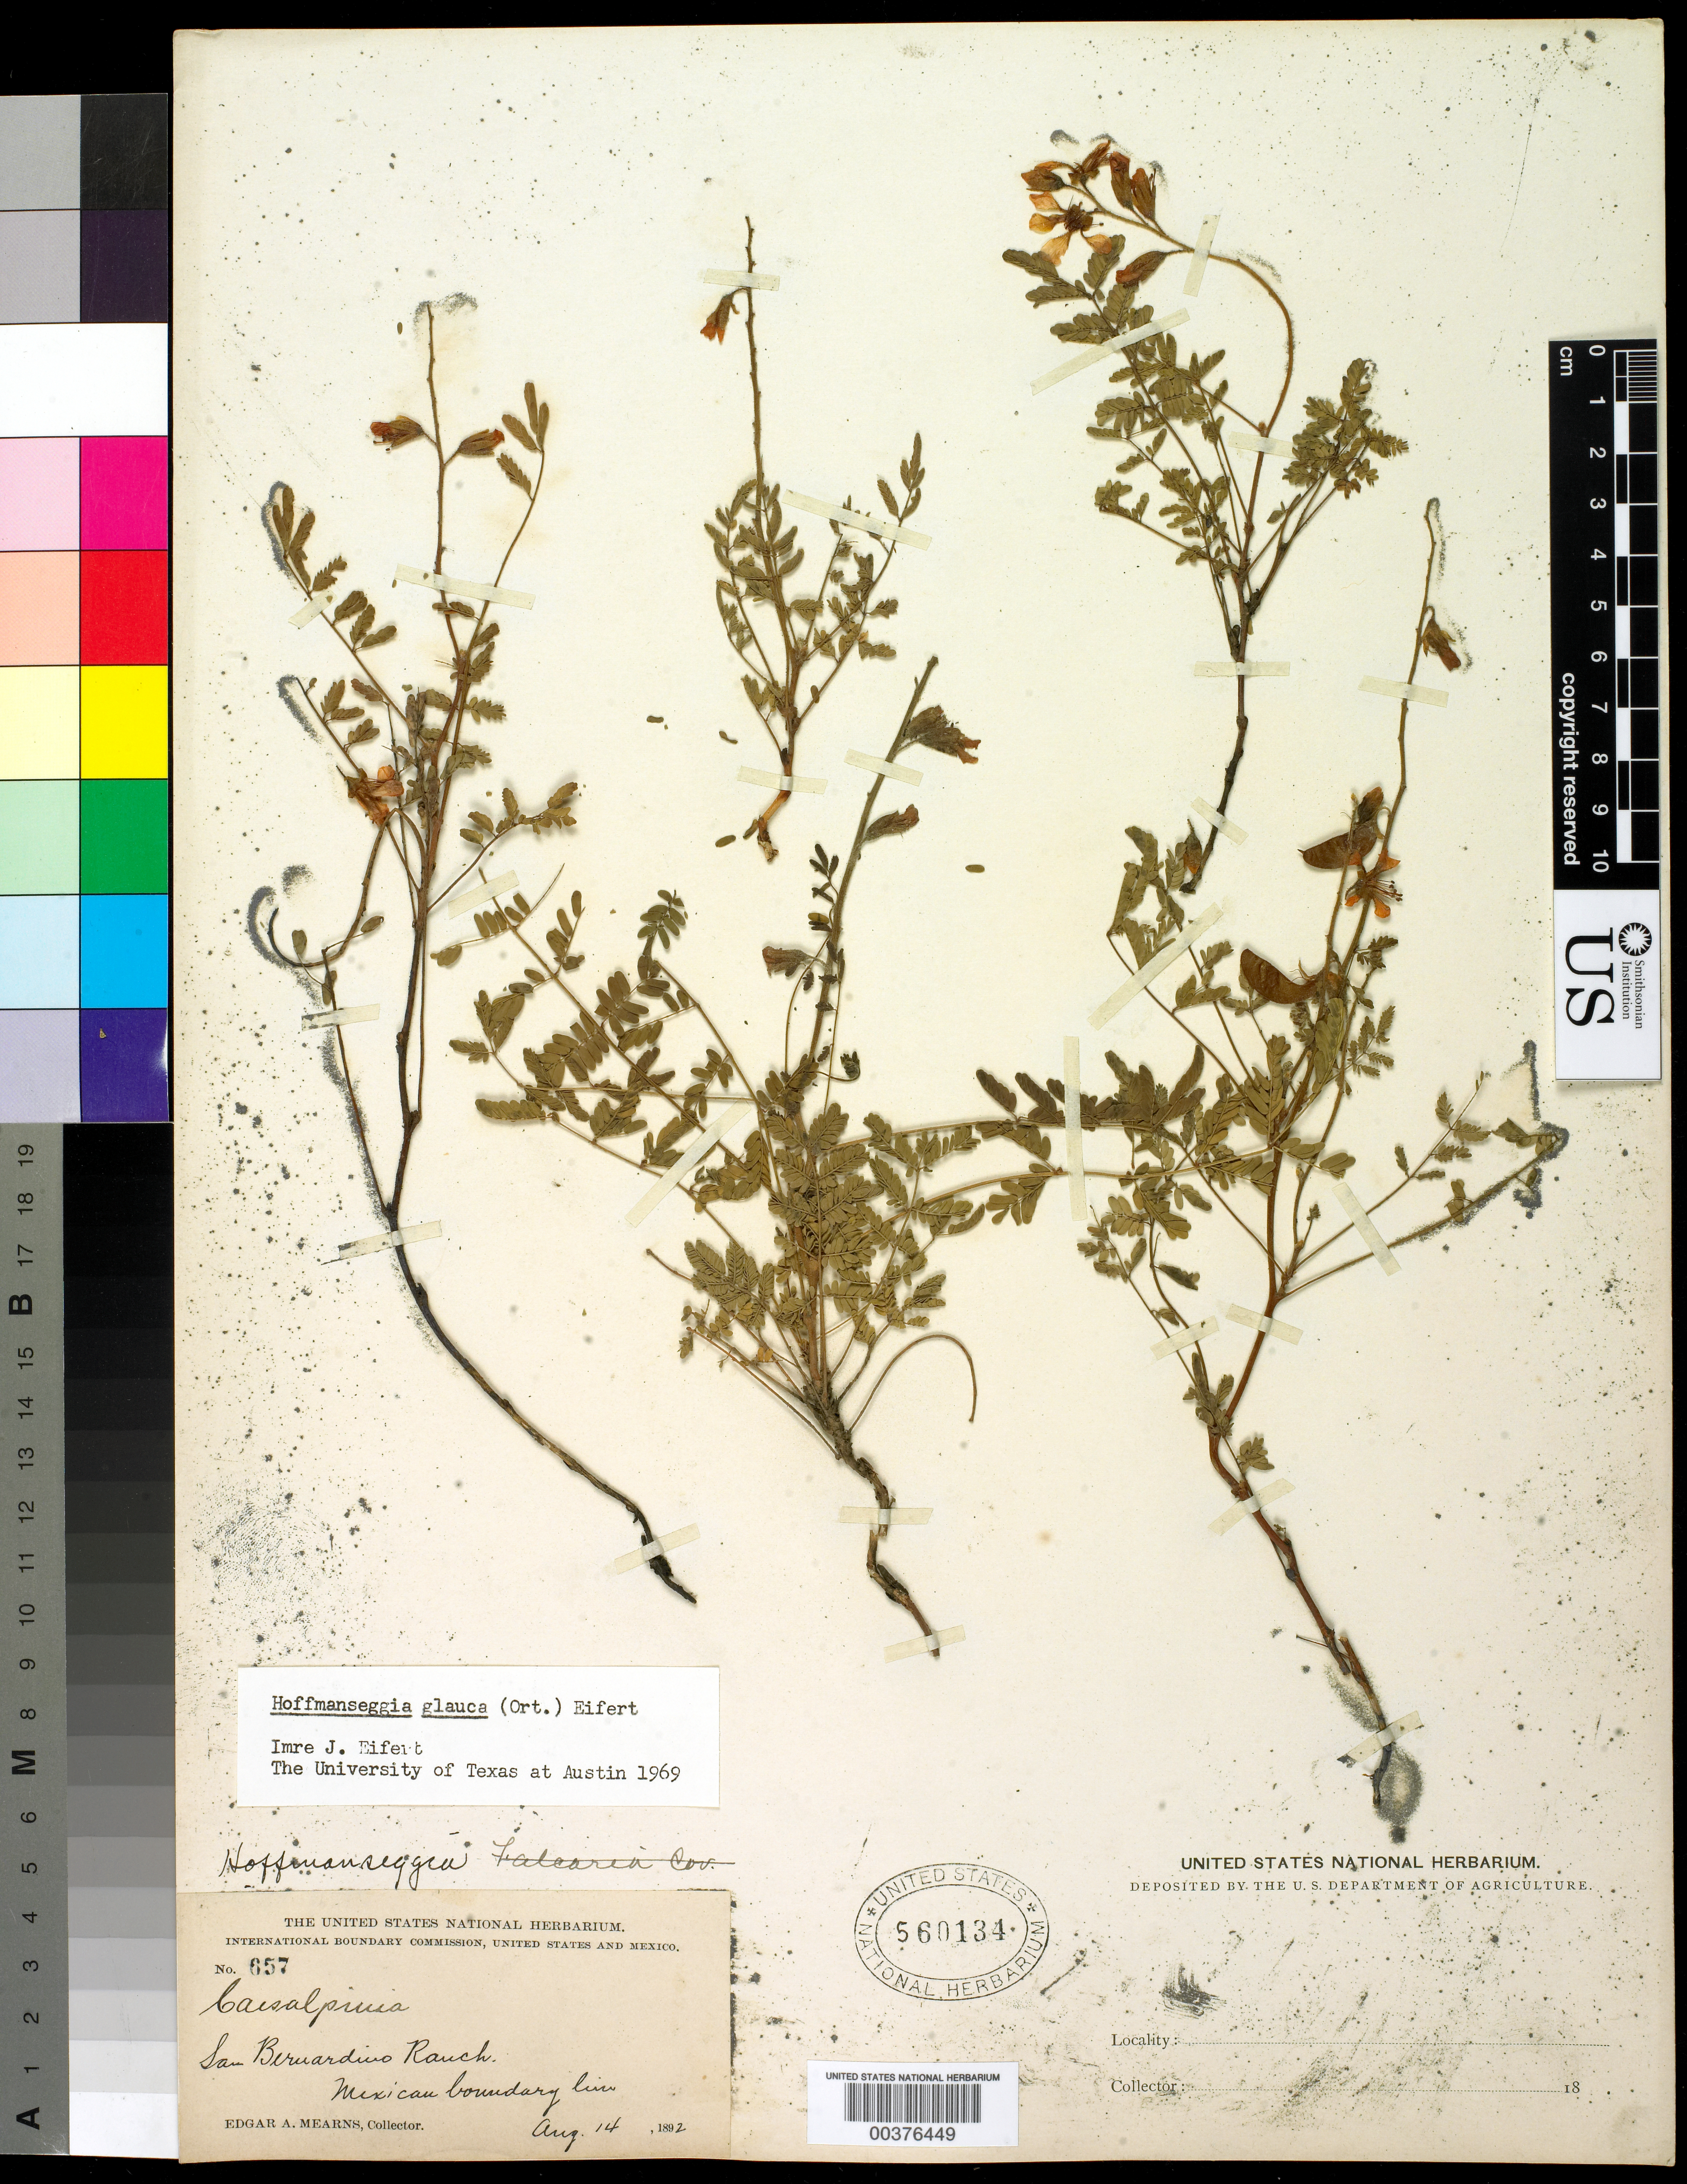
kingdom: Plantae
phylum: Tracheophyta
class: Magnoliopsida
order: Fabales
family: Fabaceae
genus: Hoffmannseggia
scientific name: Hoffmannseggia glauca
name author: (Ortega) Eifert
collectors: E. A. Mearns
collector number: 657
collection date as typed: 14 Aug 1892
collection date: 1892-08-14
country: United States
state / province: Texas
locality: San bernardino ranch, mexican boundary line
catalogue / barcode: US 560134